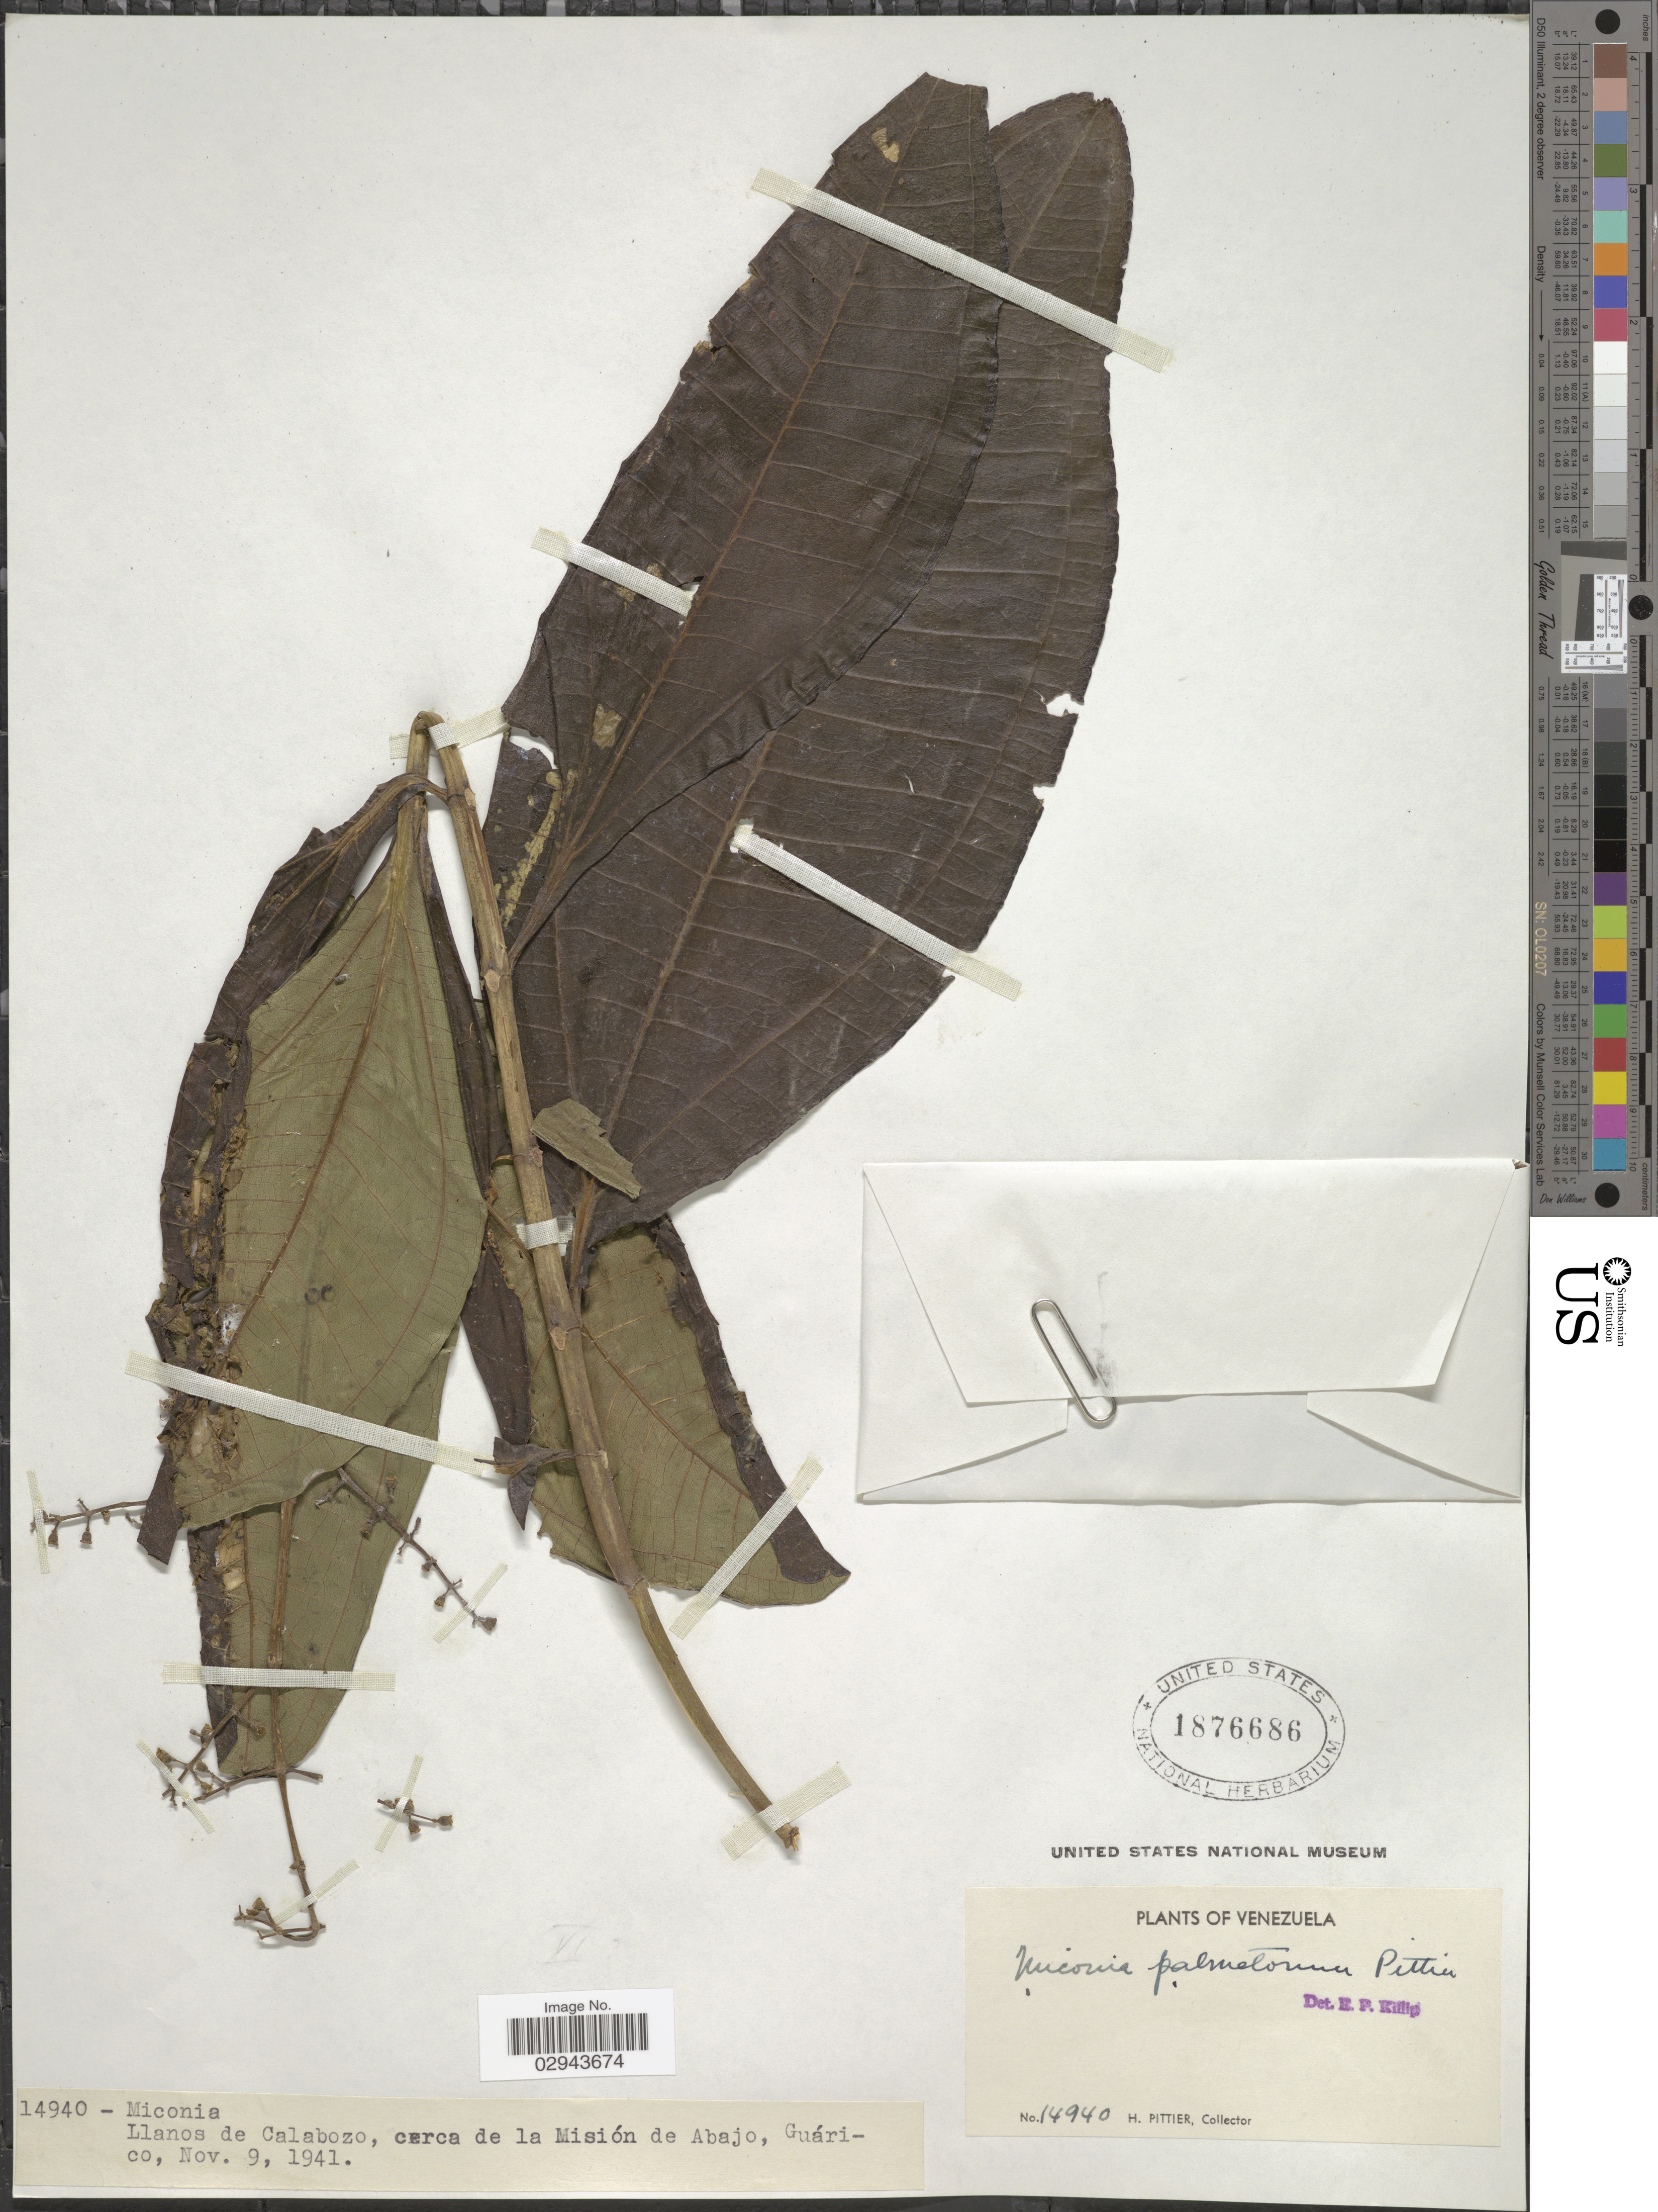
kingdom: Plantae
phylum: Tracheophyta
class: Magnoliopsida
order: Myrtales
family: Melastomataceae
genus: Miconia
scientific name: Miconia stephananthera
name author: Ule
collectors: H. F. Pittier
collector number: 14940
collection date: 1941-11-09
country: Venezuela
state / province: Guárico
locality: Llanos de Calabozo, cerca de la Misión de Abajo.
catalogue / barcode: US 1876686